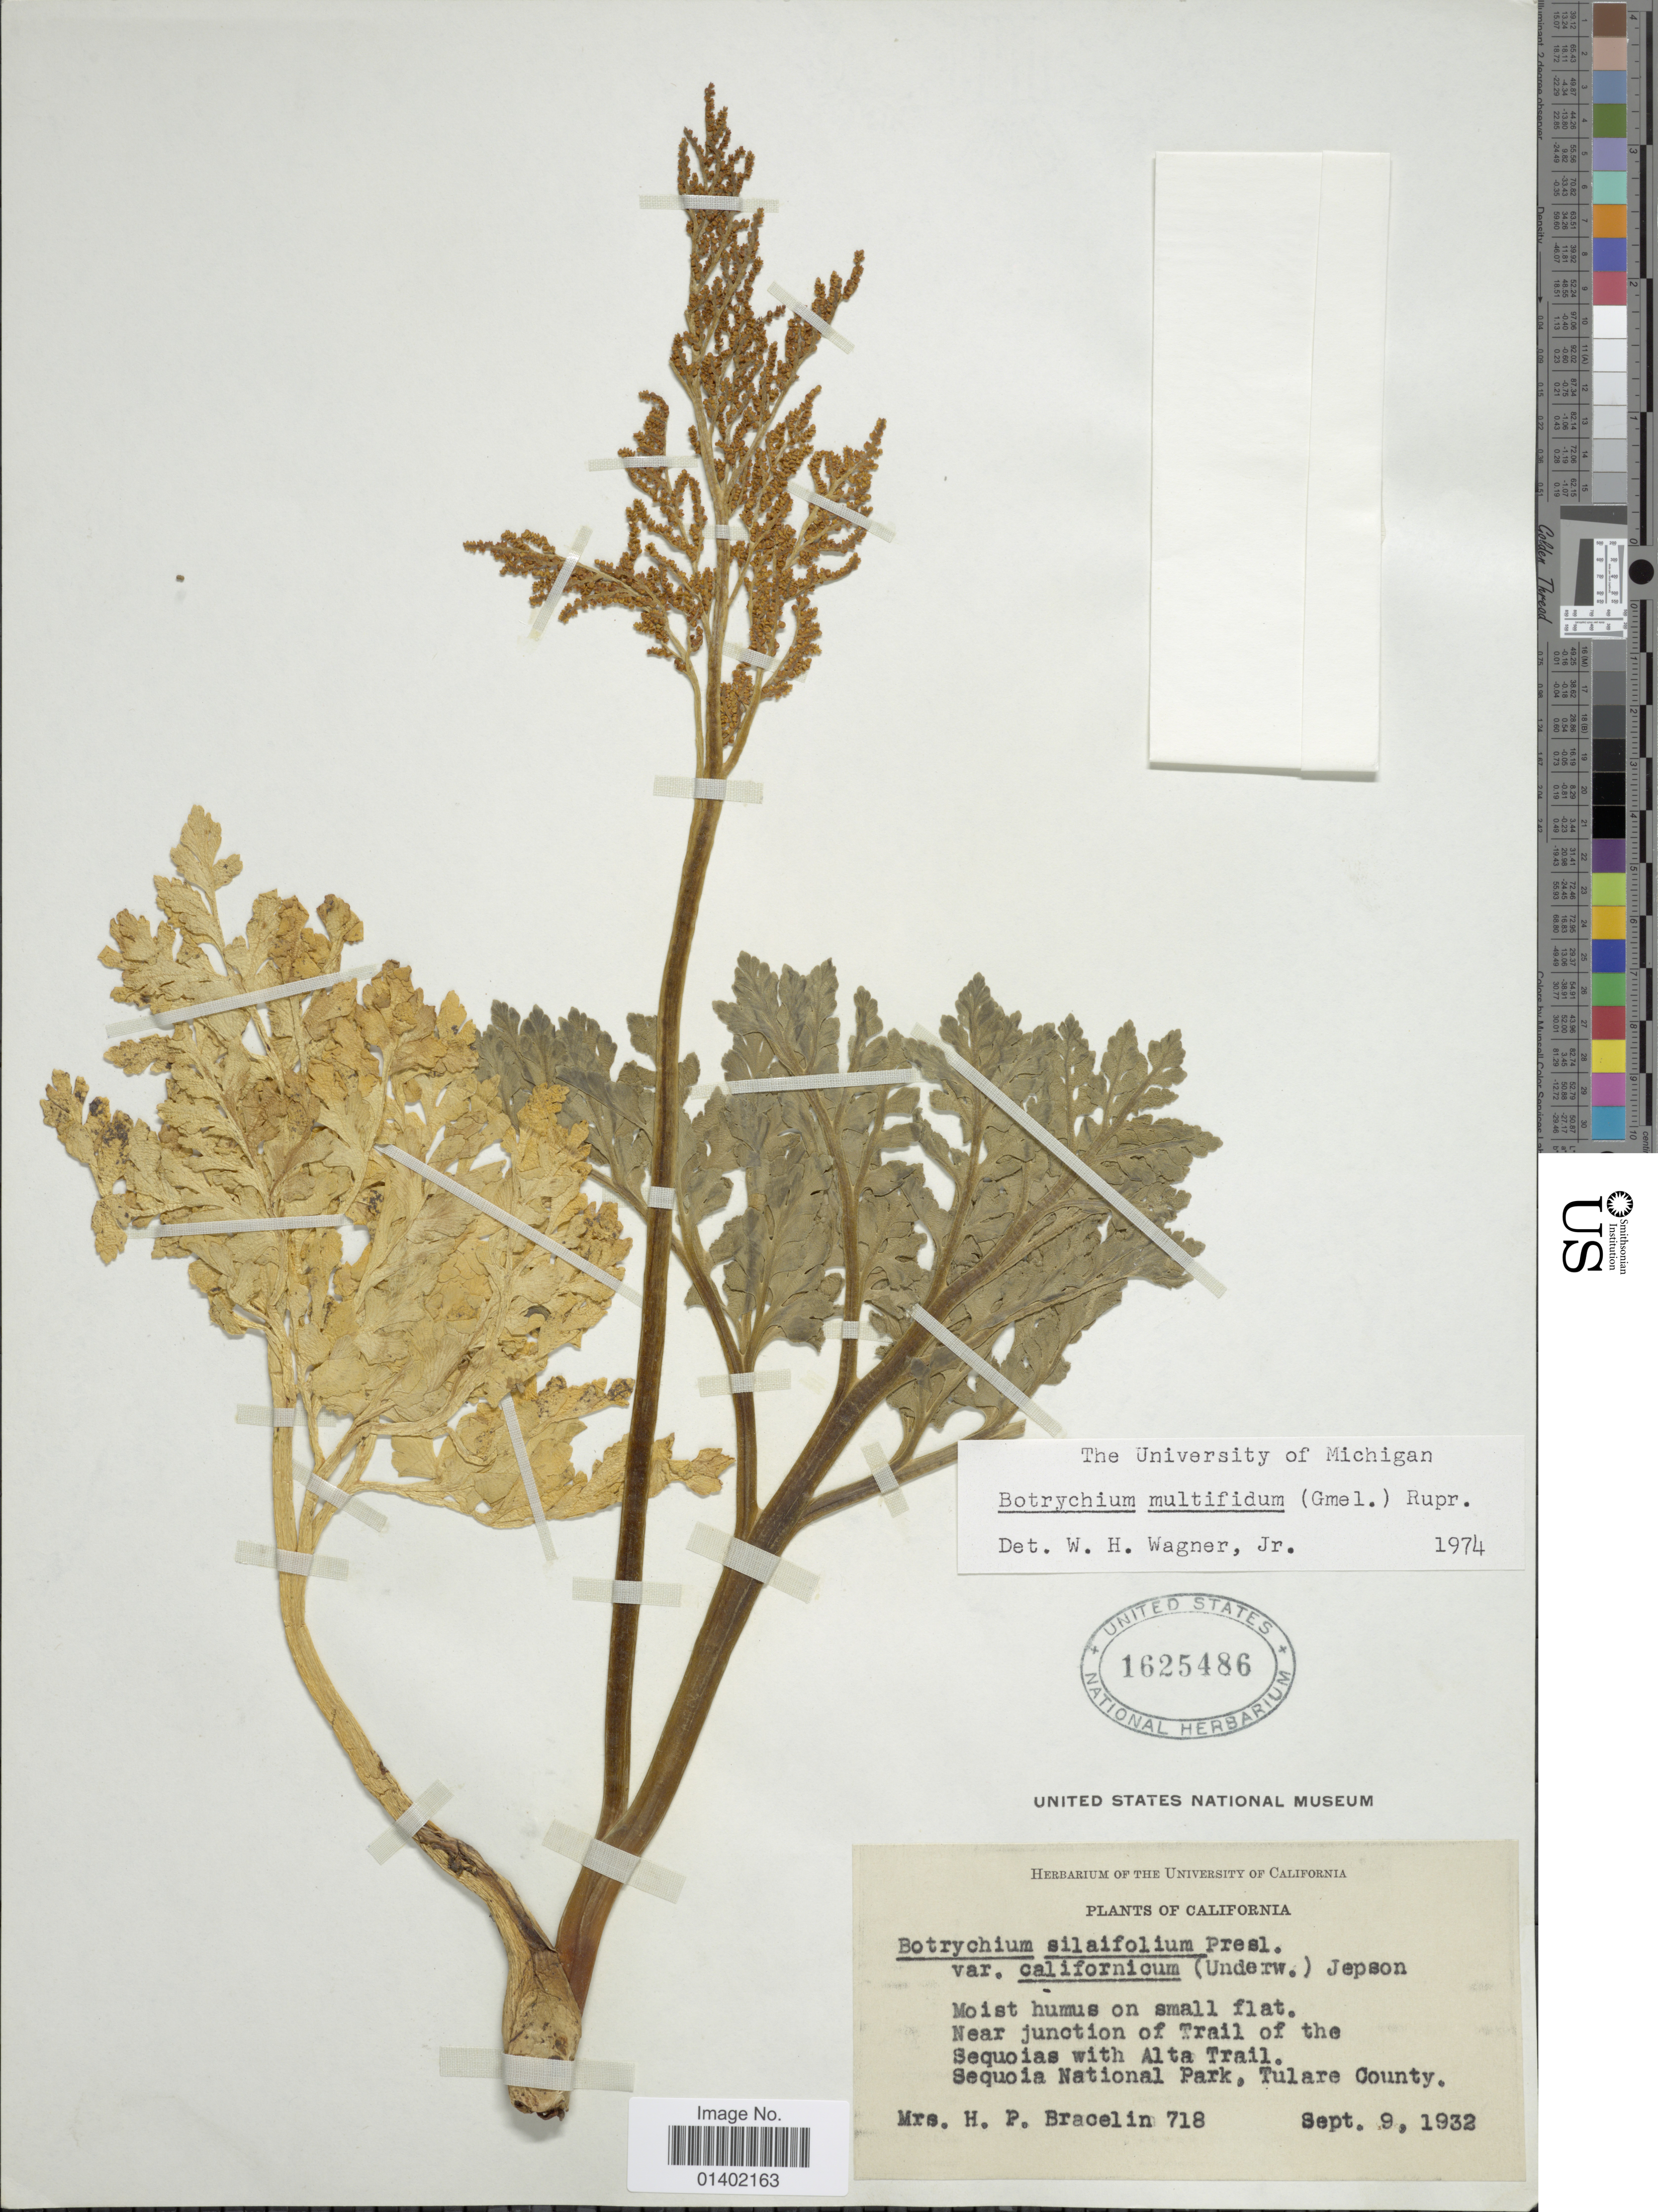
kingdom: Plantae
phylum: Tracheophyta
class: Polypodiopsida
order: Ophioglossales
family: Ophioglossaceae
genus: Botrychium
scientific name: Botrychium multifidum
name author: (J.F. Gmel.) Rupr.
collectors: H. Bracelin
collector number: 718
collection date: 1932-09-09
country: United States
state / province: California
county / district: Tulare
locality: Plants of California, near junction of Trail of the Sequoias with Altha Trail, Sequoia National Park, Tulare County.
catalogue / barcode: US 1625486